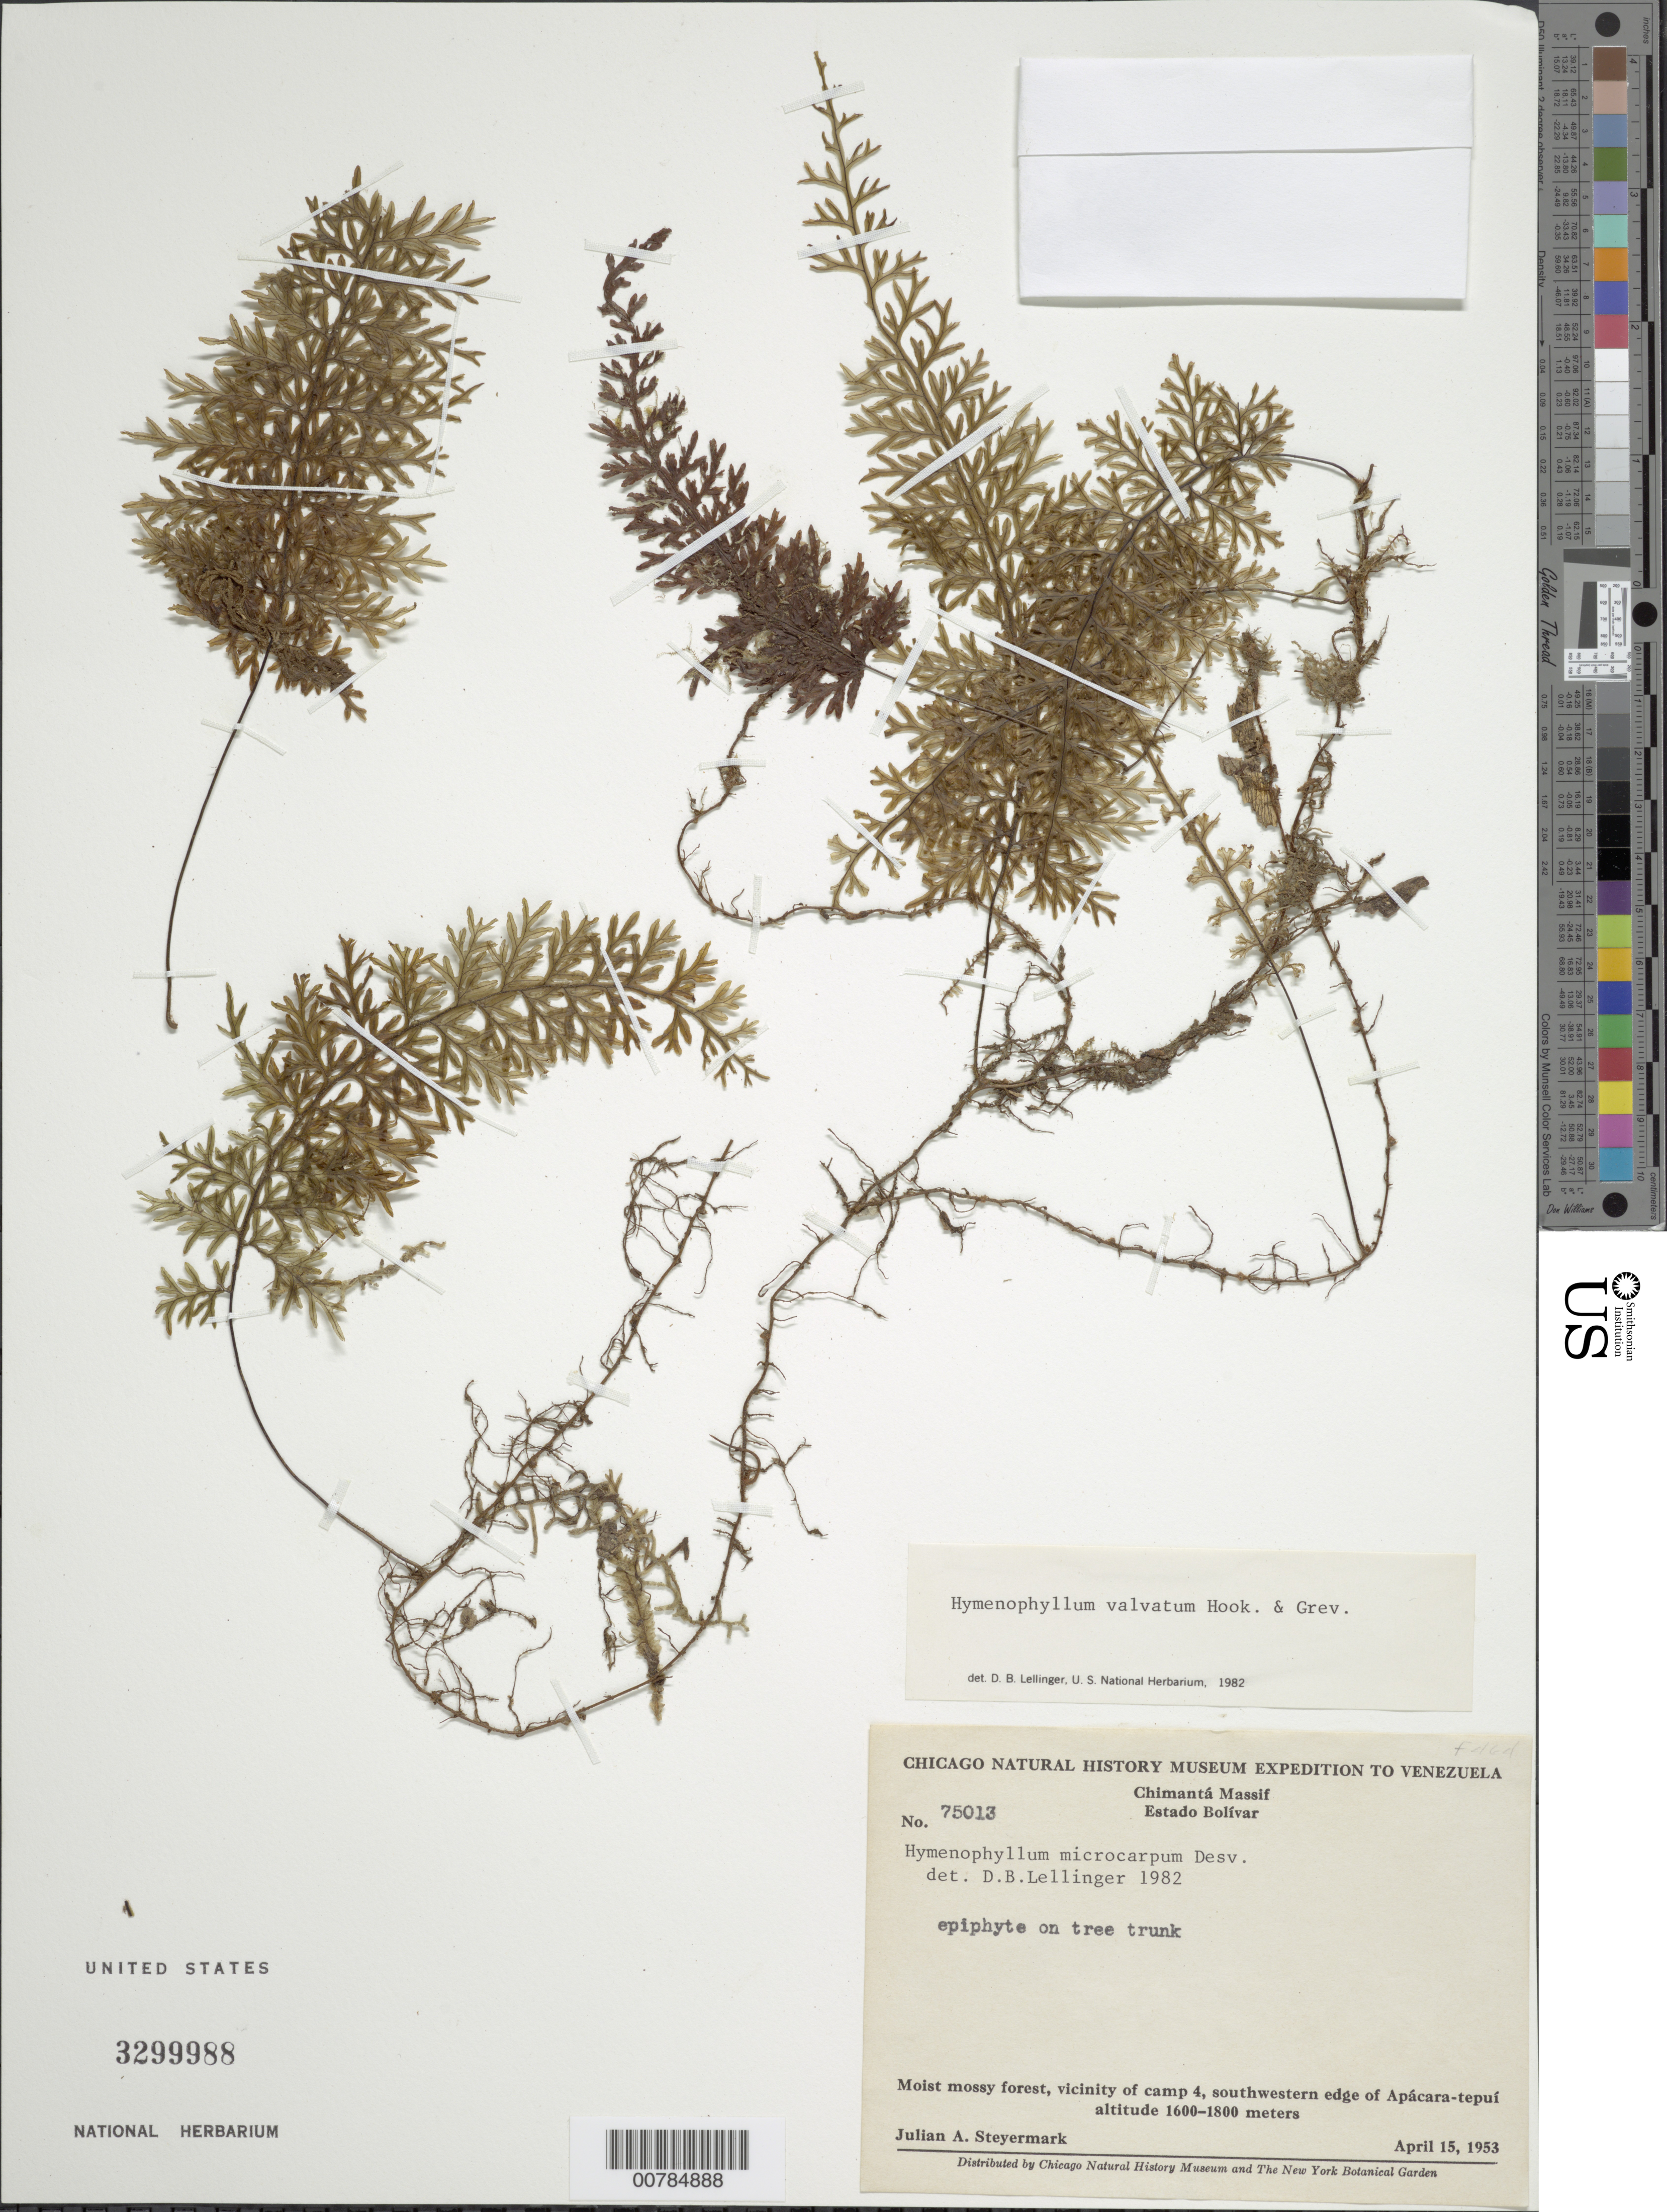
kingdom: Plantae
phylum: Tracheophyta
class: Polypodiopsida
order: Hymenophyllales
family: Hymenophyllaceae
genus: Hymenophyllum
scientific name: Hymenophyllum valvatum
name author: Hook. & Grev.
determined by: Lellinger, David B., (BOT), Smithsonian Institution - National Museum of Natural History (UNITED STATES)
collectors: J. Steyermark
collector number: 75013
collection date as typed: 15-Apr-53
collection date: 1953-04-15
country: Venezuela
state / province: Bolívar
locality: Chimantá Massif, camp 4, SW edge of Apácara-tepuí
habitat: Moist mossy forest; on tree trunk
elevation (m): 1600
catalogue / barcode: US 3299988